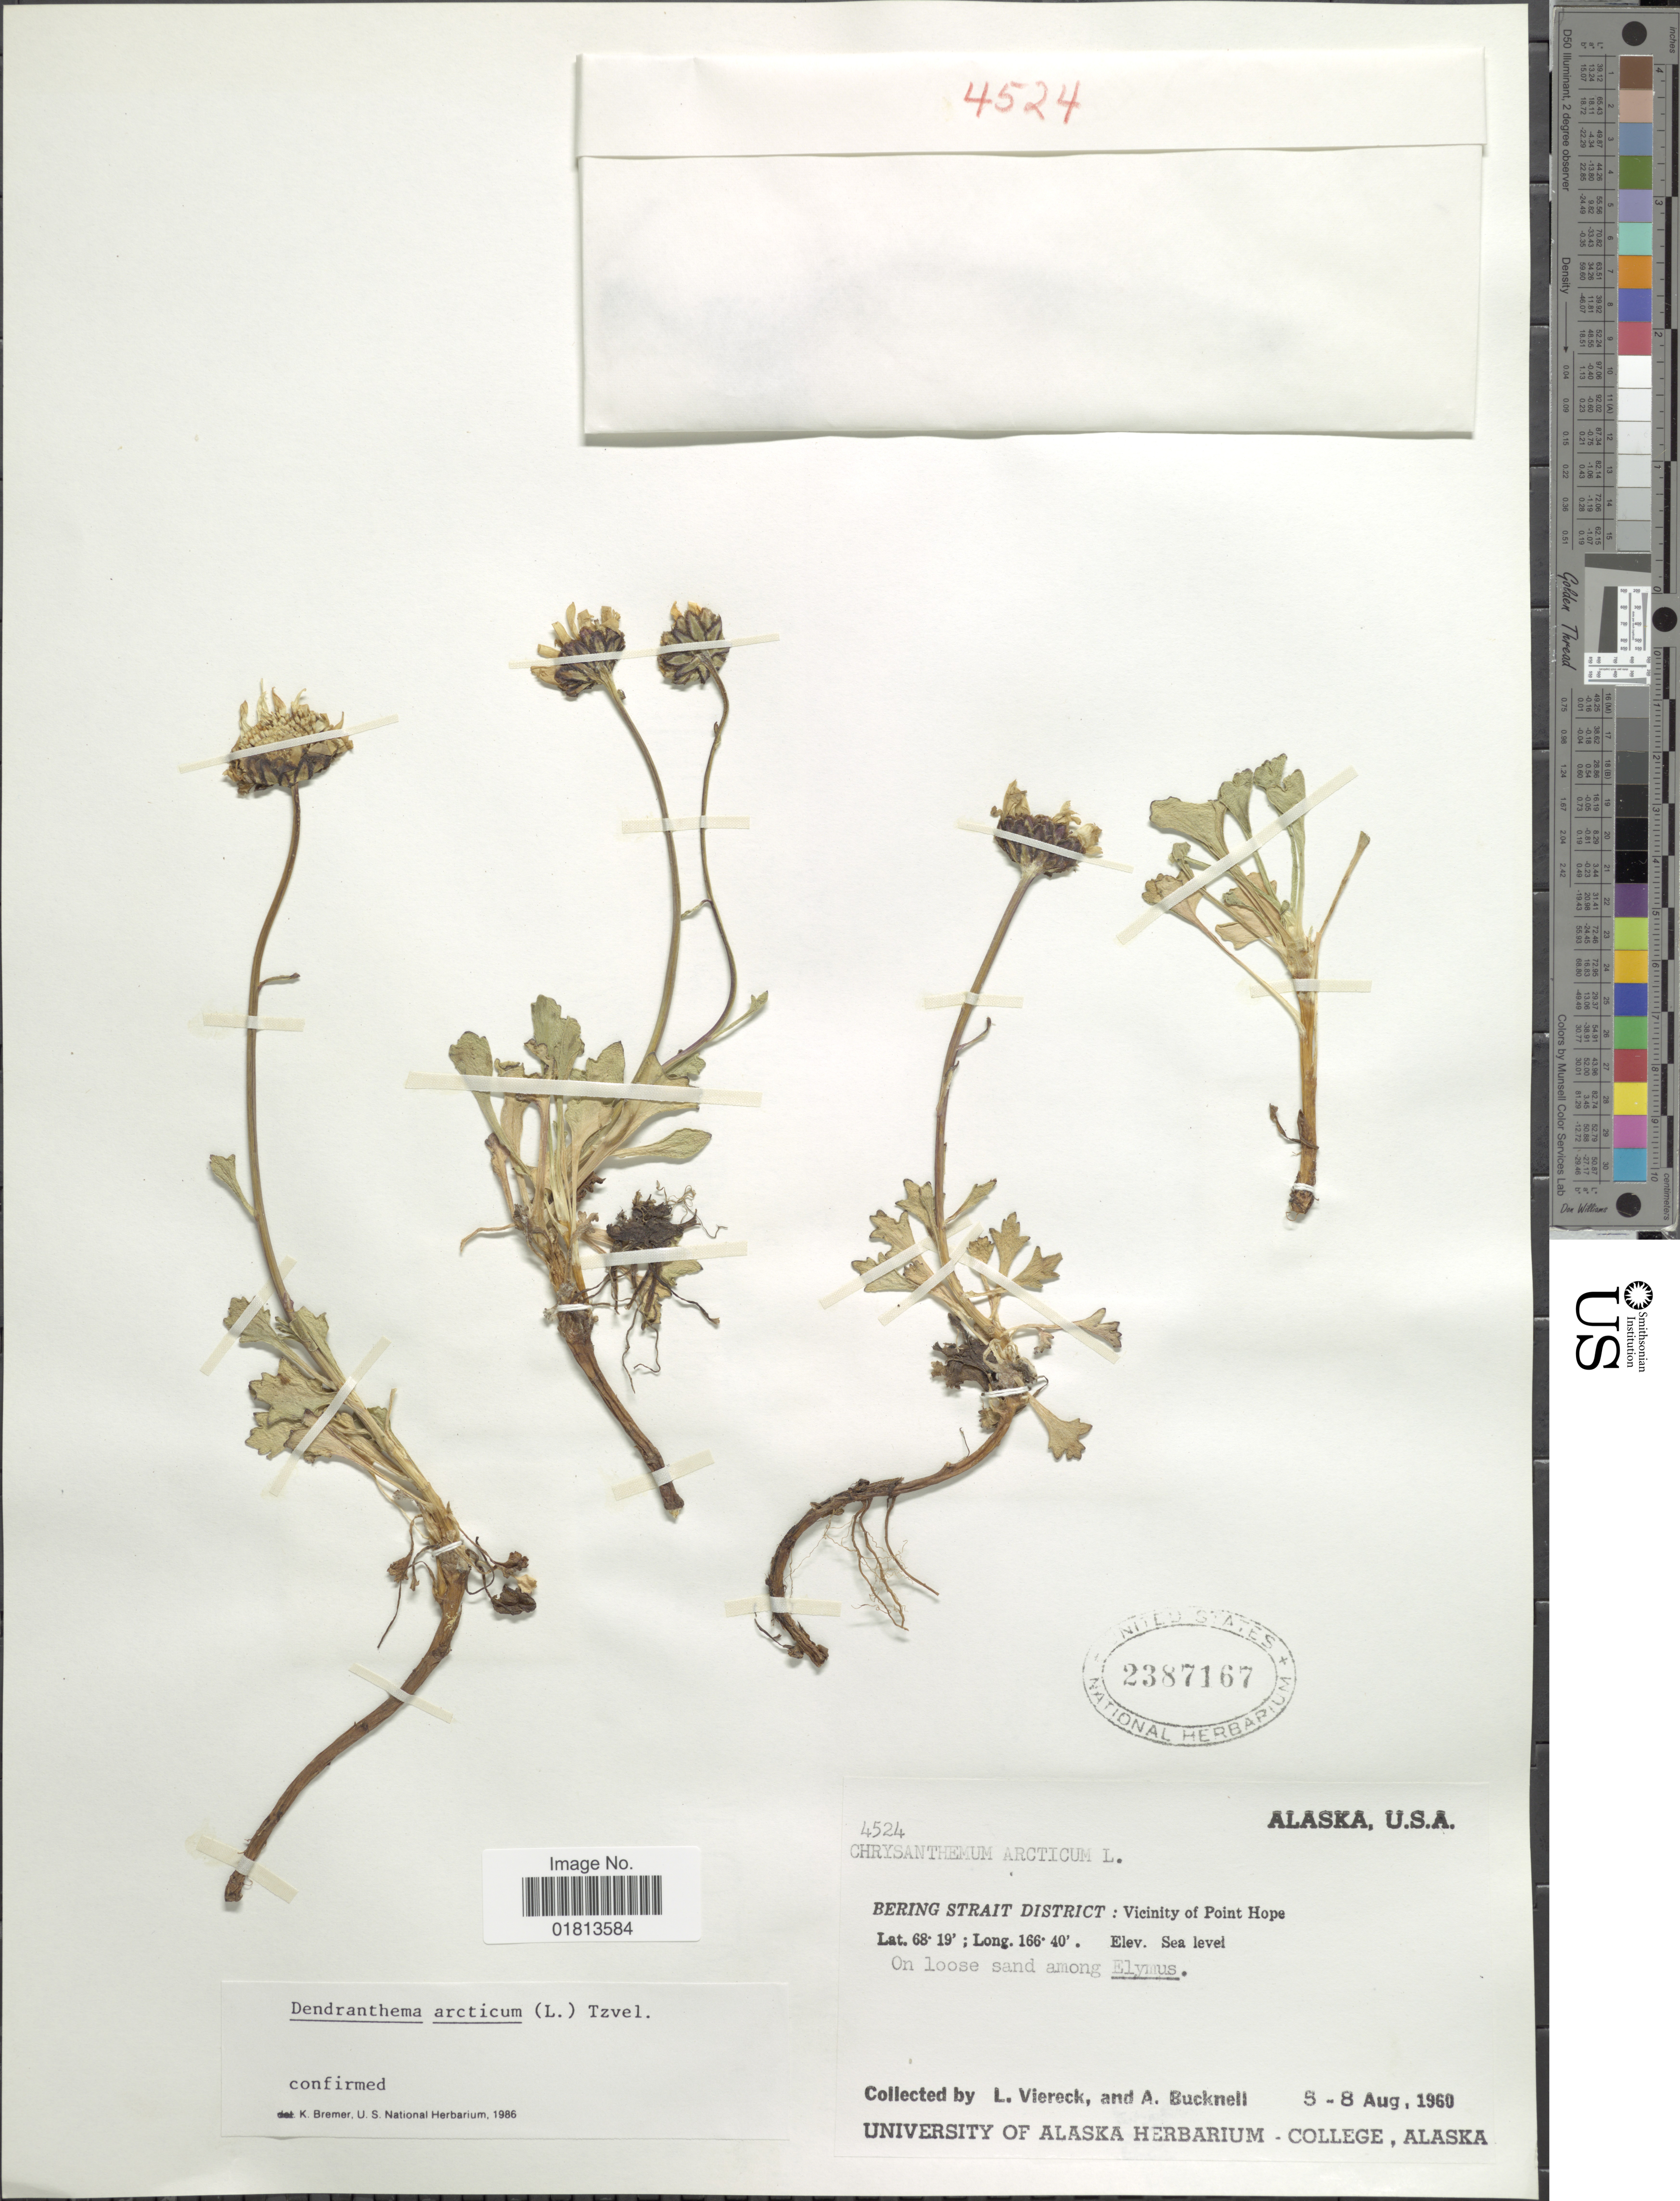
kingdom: Plantae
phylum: Tracheophyta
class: Magnoliopsida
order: Asterales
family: Asteraceae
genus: Dendranthema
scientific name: Dendranthema arcticum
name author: (L.) Tzvelev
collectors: L. Viereck & A. Bucknell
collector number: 4524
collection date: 1960-08-05/1960-08-08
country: United States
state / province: Alaska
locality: Bering Strait District: Vicinity of Point Hope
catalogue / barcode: US 2387167